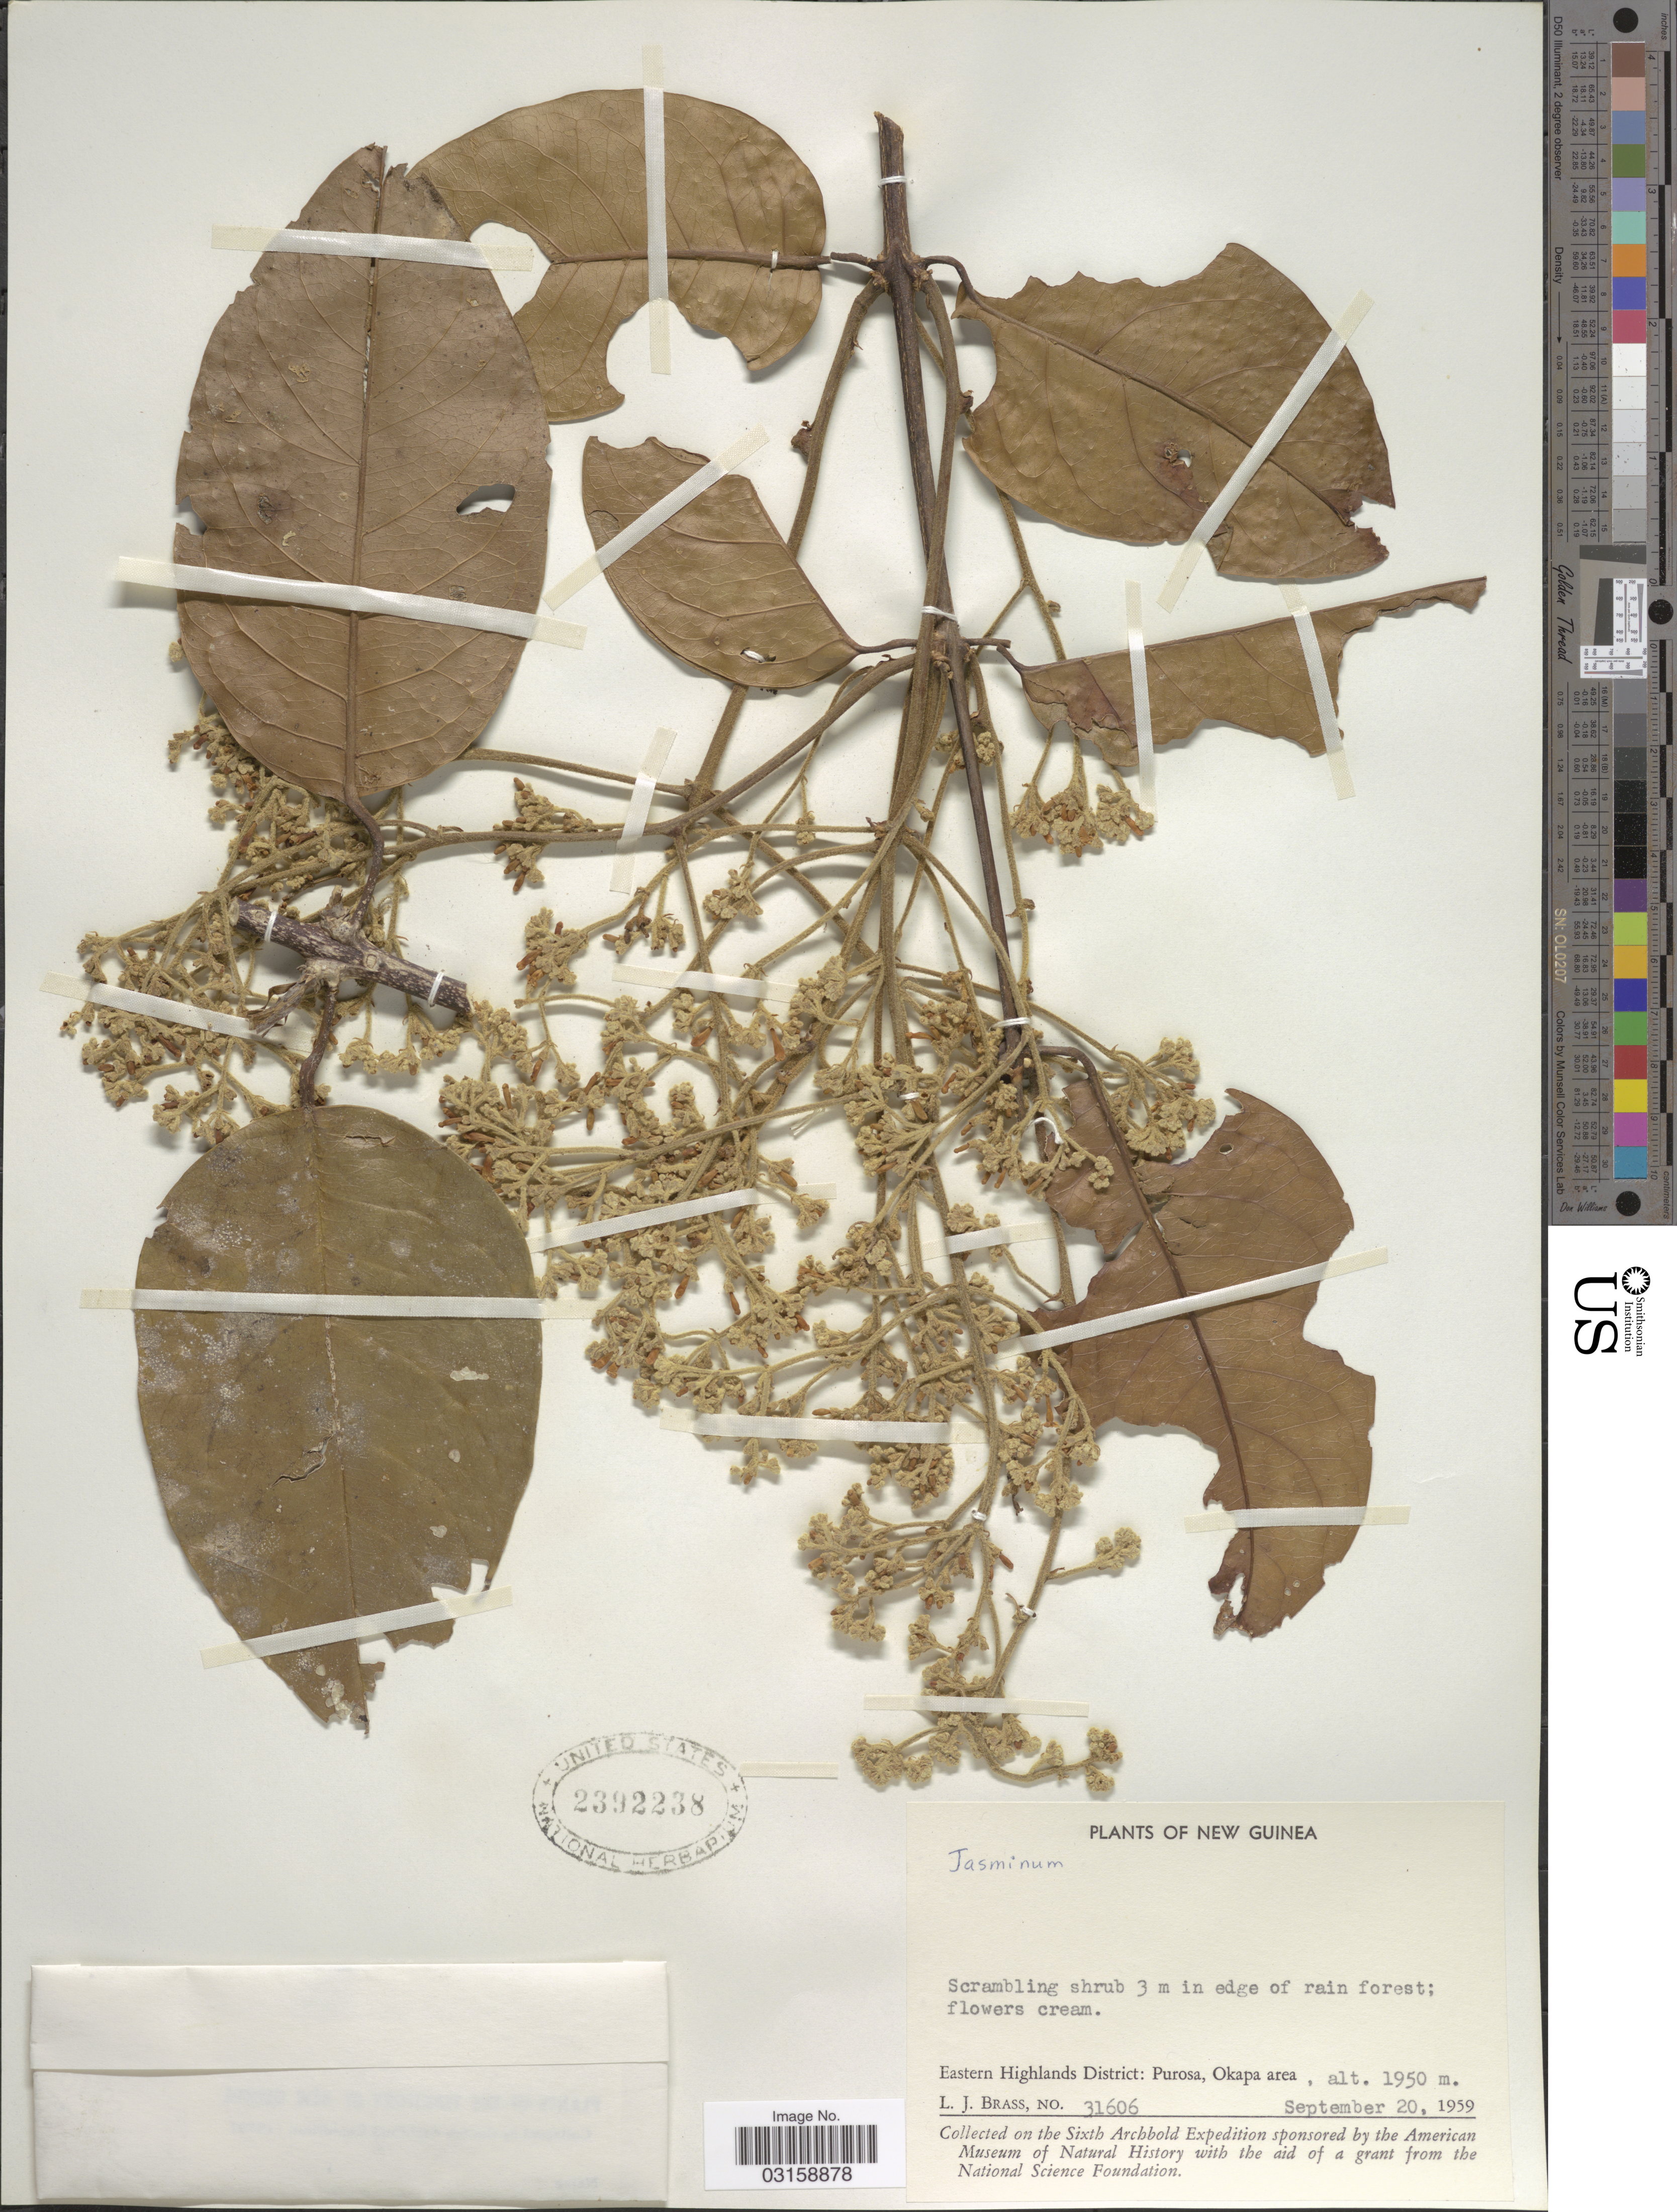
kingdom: Plantae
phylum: Tracheophyta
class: Magnoliopsida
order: Lamiales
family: Oleaceae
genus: Jasminum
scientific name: Jasminum sp.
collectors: L. J. Brass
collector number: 31606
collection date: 1959-09-20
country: Papua New Guinea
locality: New Guinea. Eastern Highlands District: Purosa, Okapa area.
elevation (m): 1950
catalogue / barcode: US 2392238